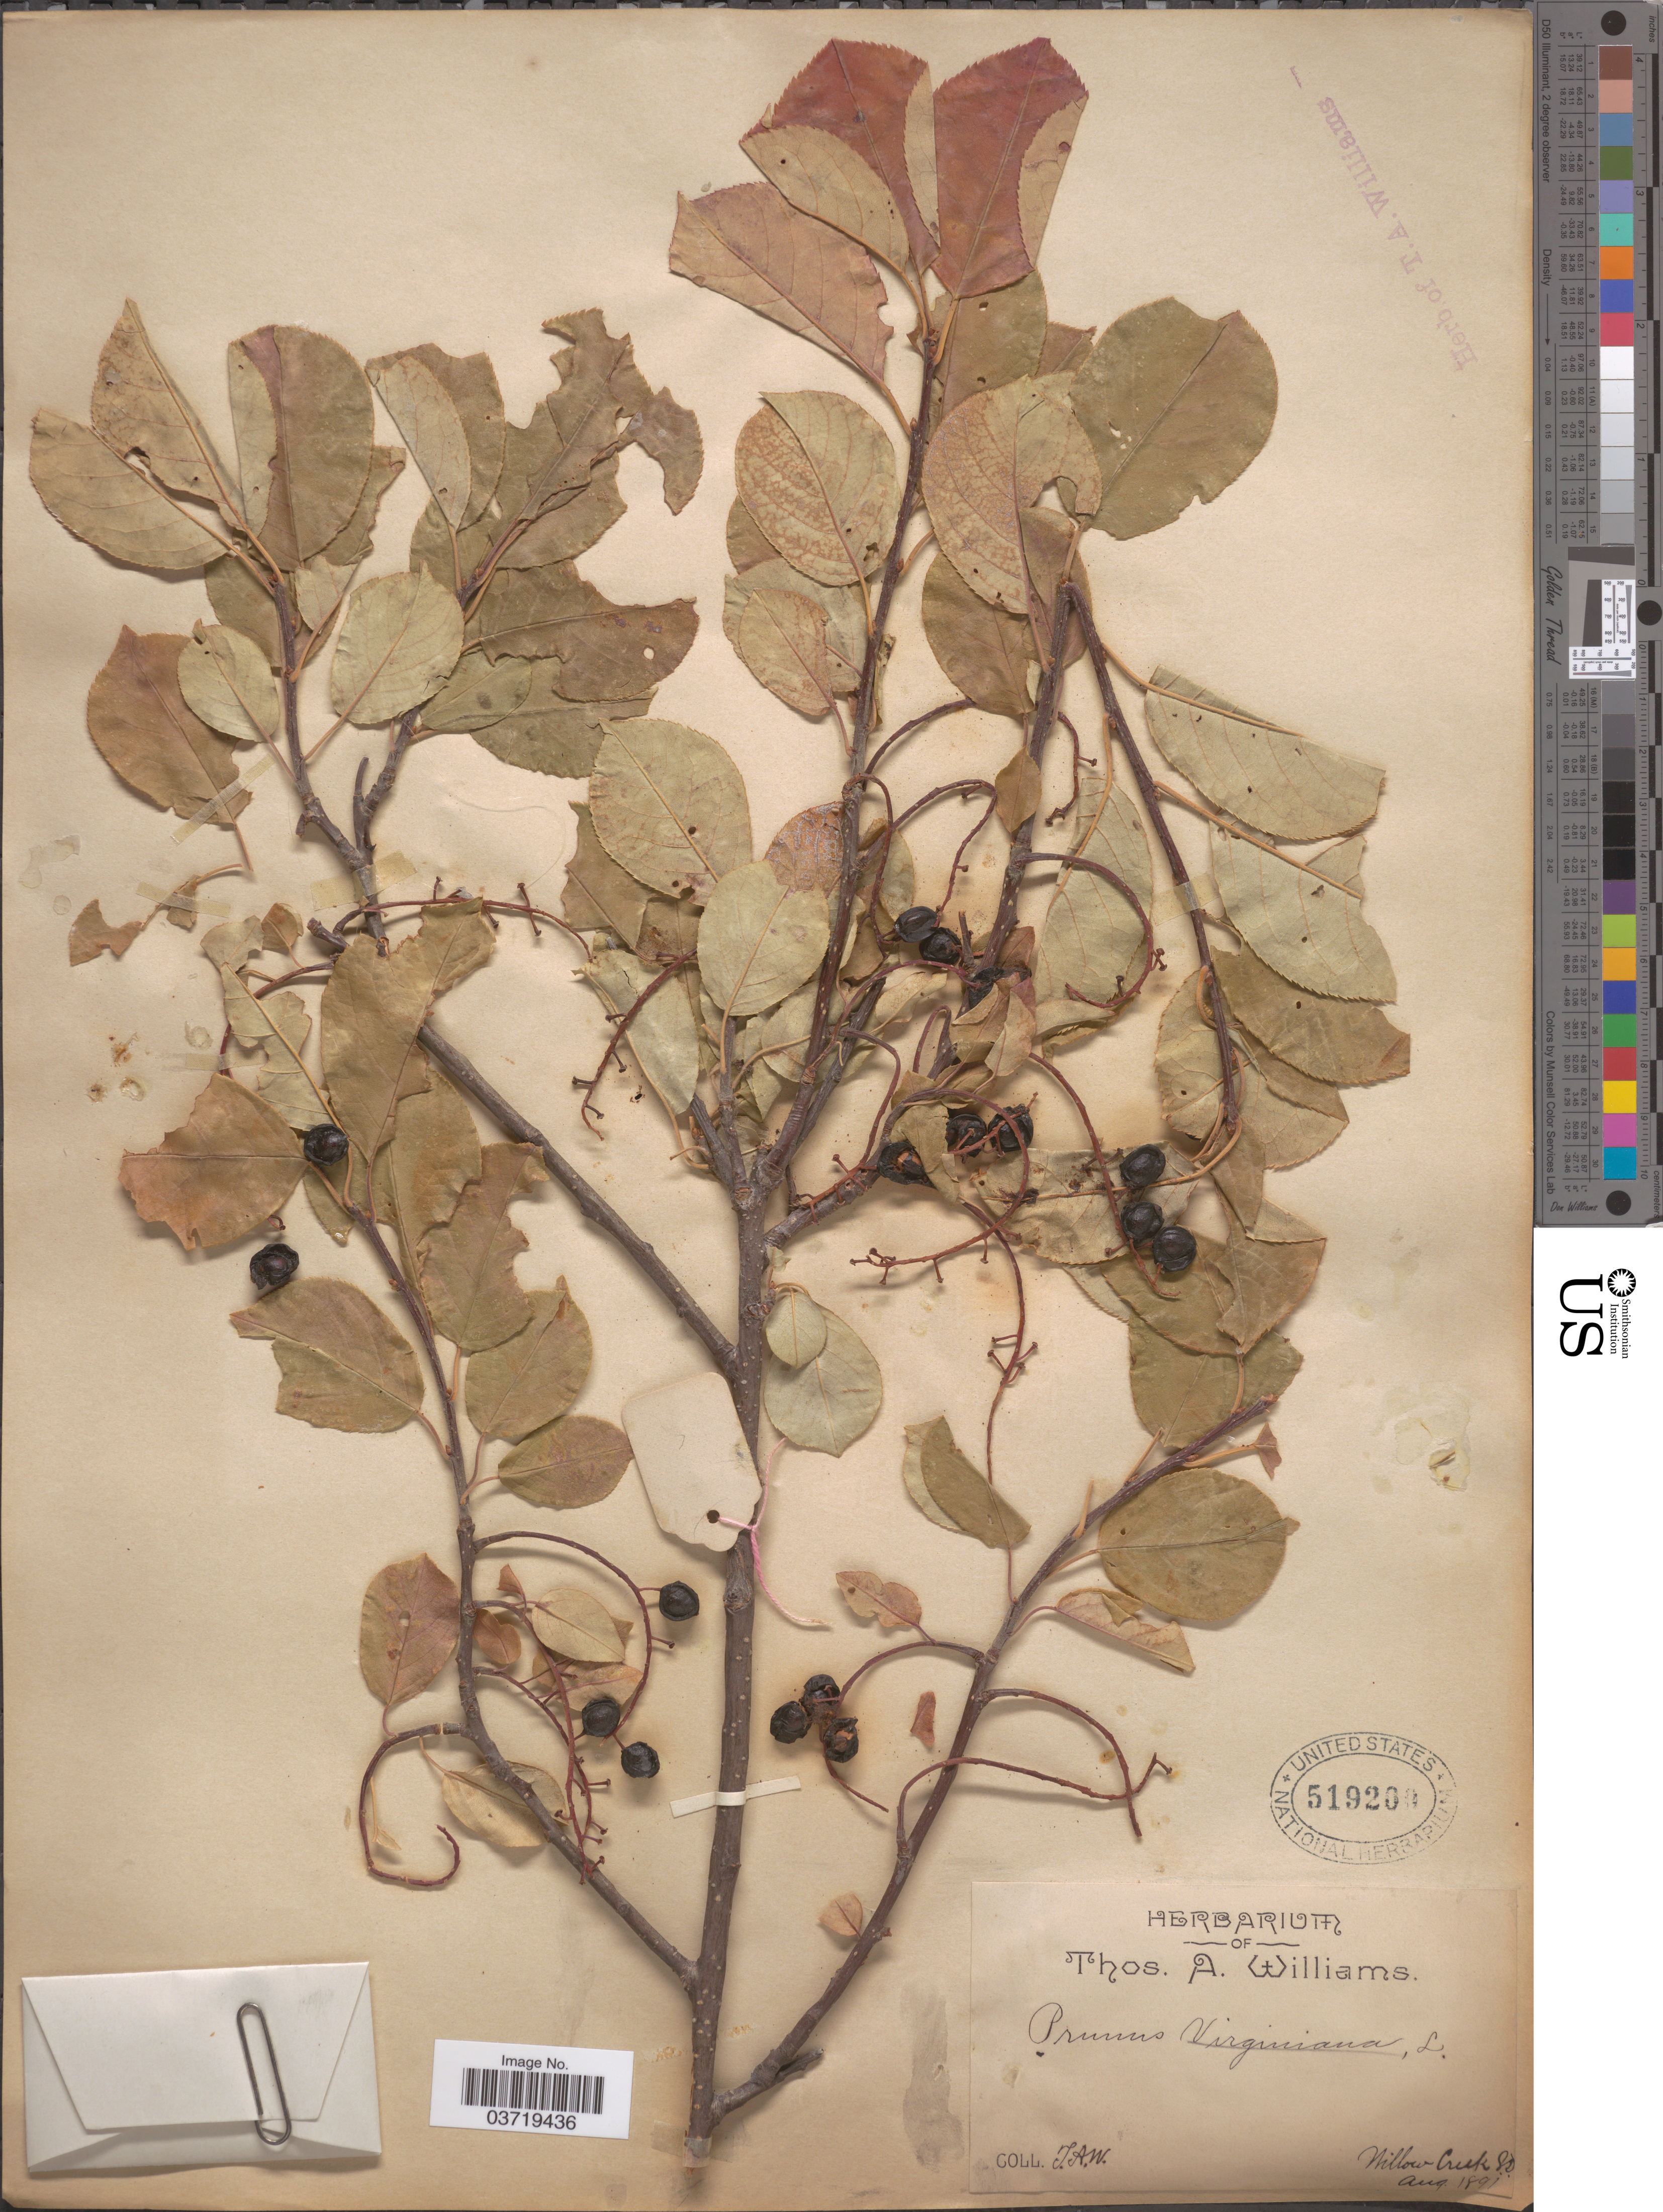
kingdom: Plantae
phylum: Tracheophyta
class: Magnoliopsida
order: Rosales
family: Rosaceae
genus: Prunus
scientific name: Prunus virginiana var. demissa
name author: (Nutt.) Torr.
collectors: T. A. Williams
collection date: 1891-08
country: United States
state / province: South Dakota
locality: Willow Creek.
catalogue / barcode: US 519200